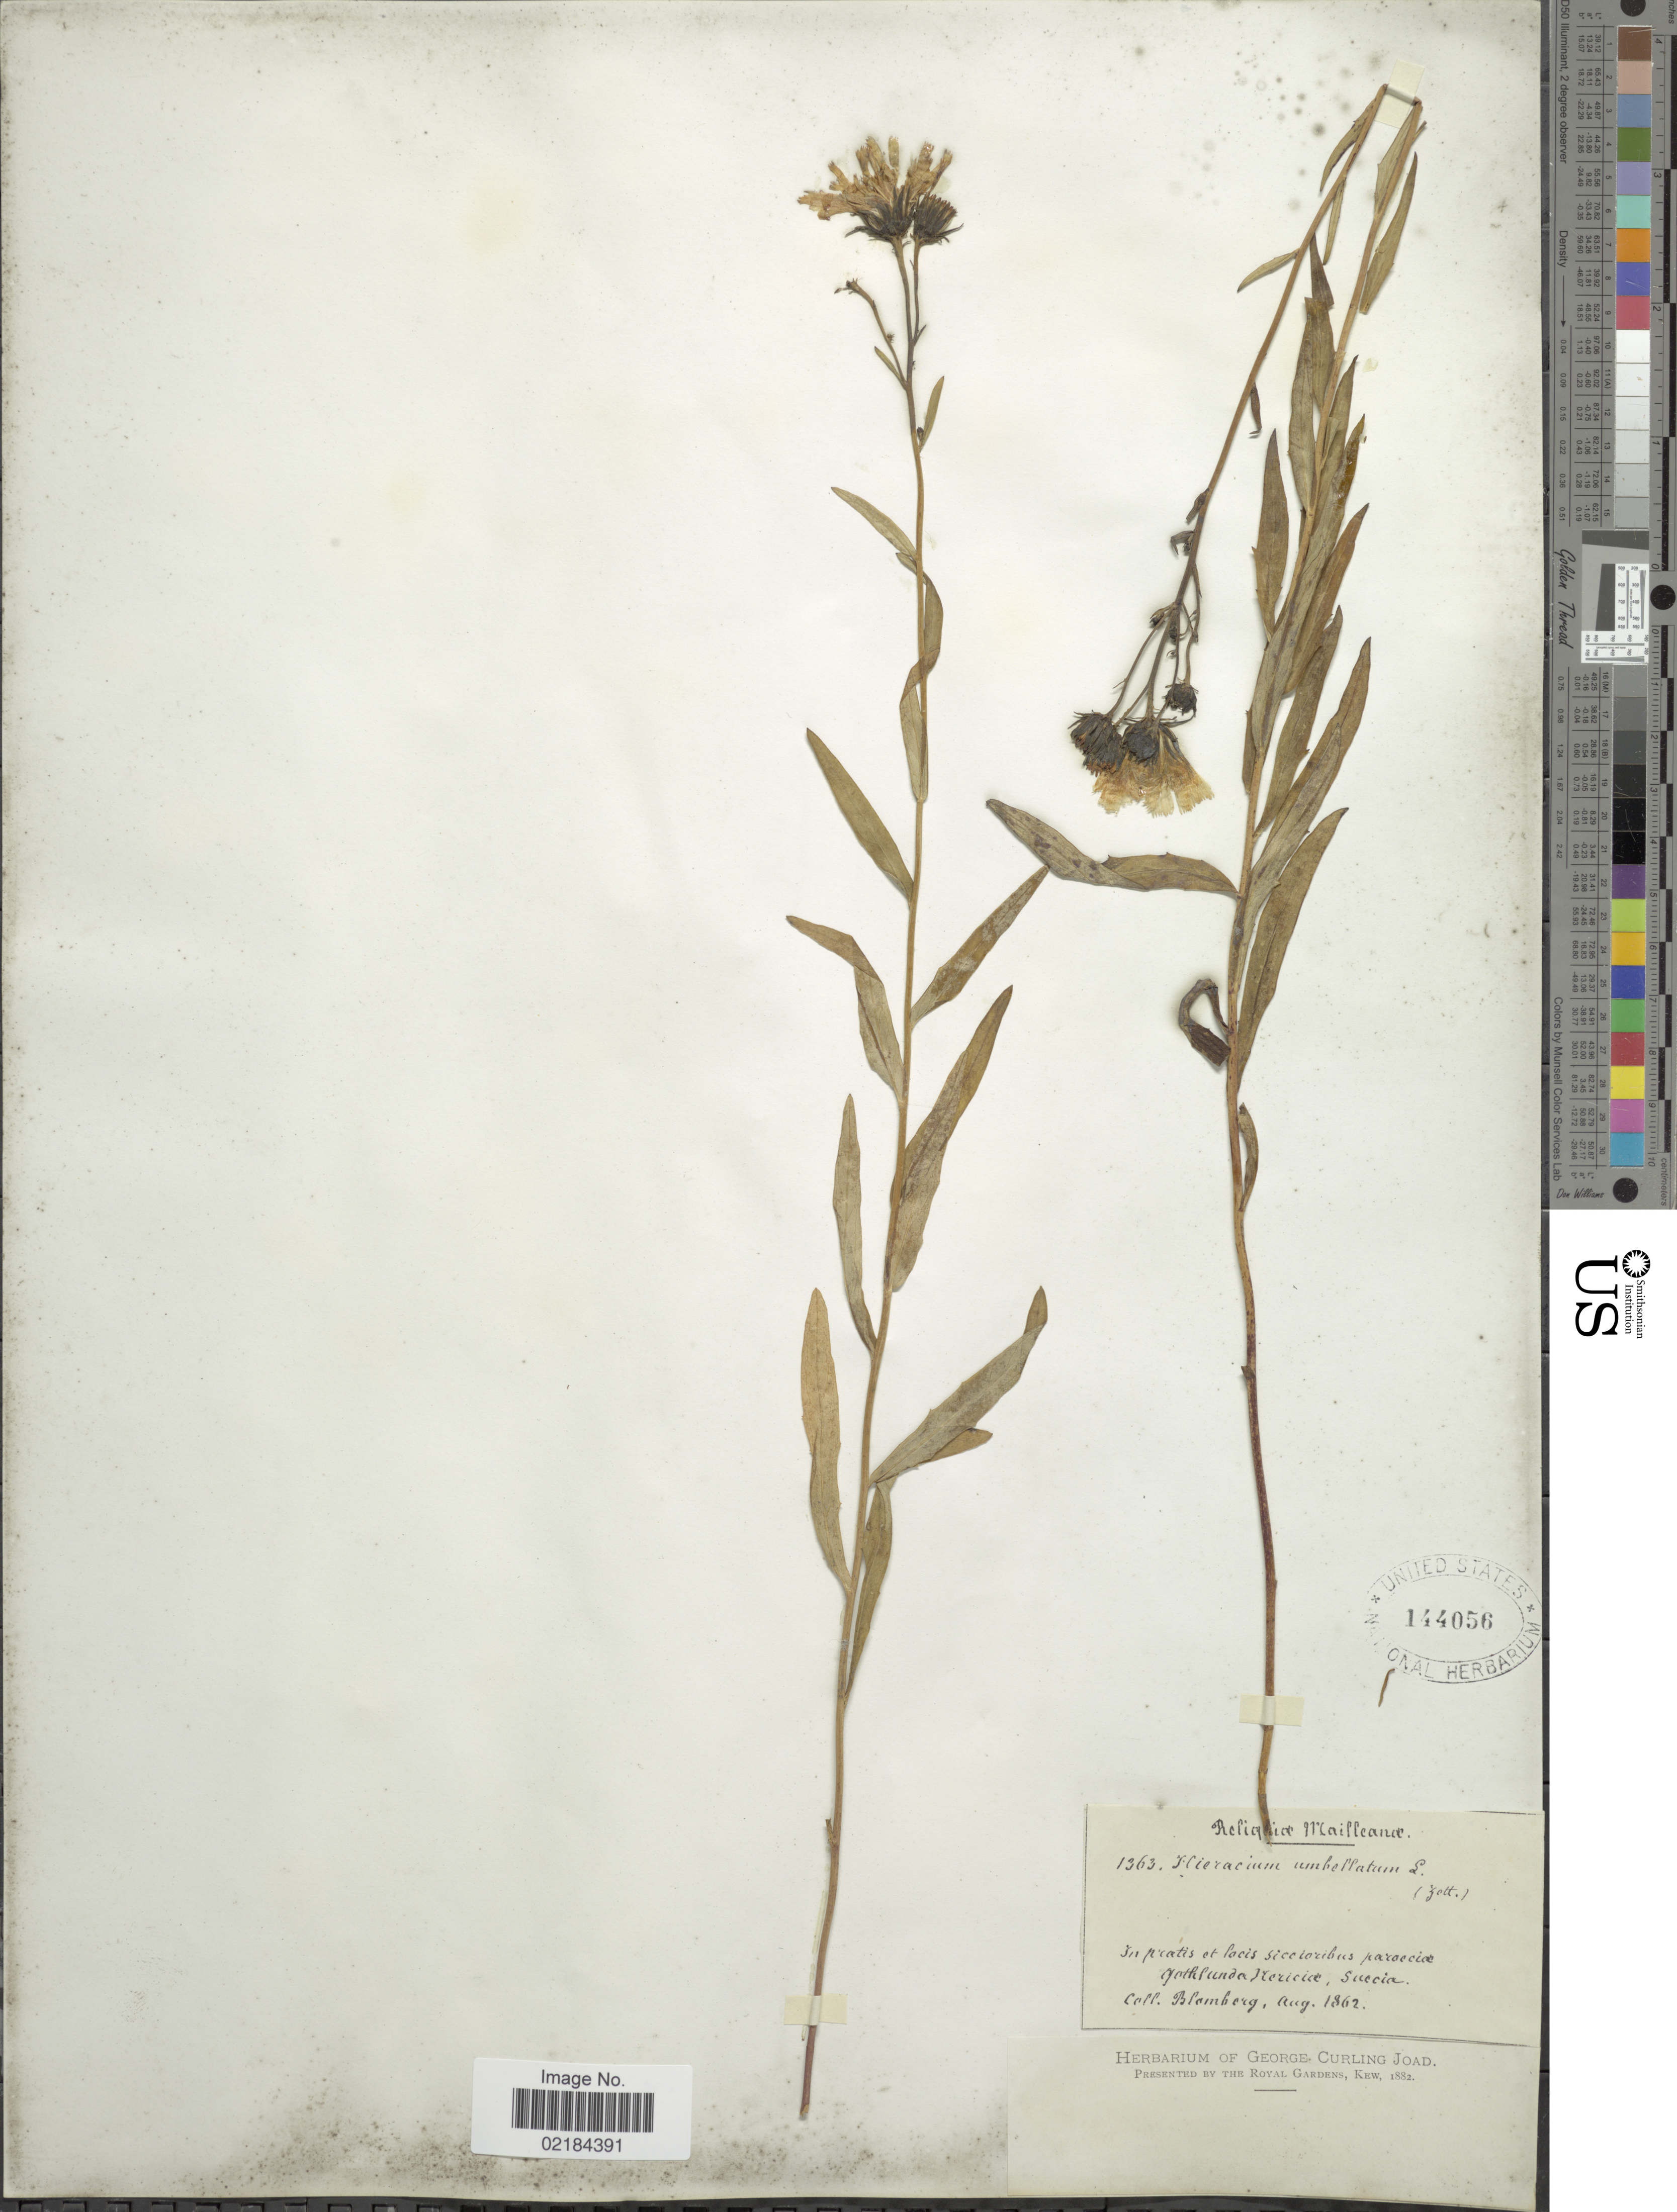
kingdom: Plantae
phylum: Tracheophyta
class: Magnoliopsida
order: Asterales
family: Asteraceae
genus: Hieracium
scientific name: Hieracium umbellatum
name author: L.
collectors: Blomberg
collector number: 1363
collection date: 1862-08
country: Sweden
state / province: Gotland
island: Gotland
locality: In pratis et lacis siccioribus paraeciae Gothlanda Hericiae, Suecia.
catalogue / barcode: US 144056